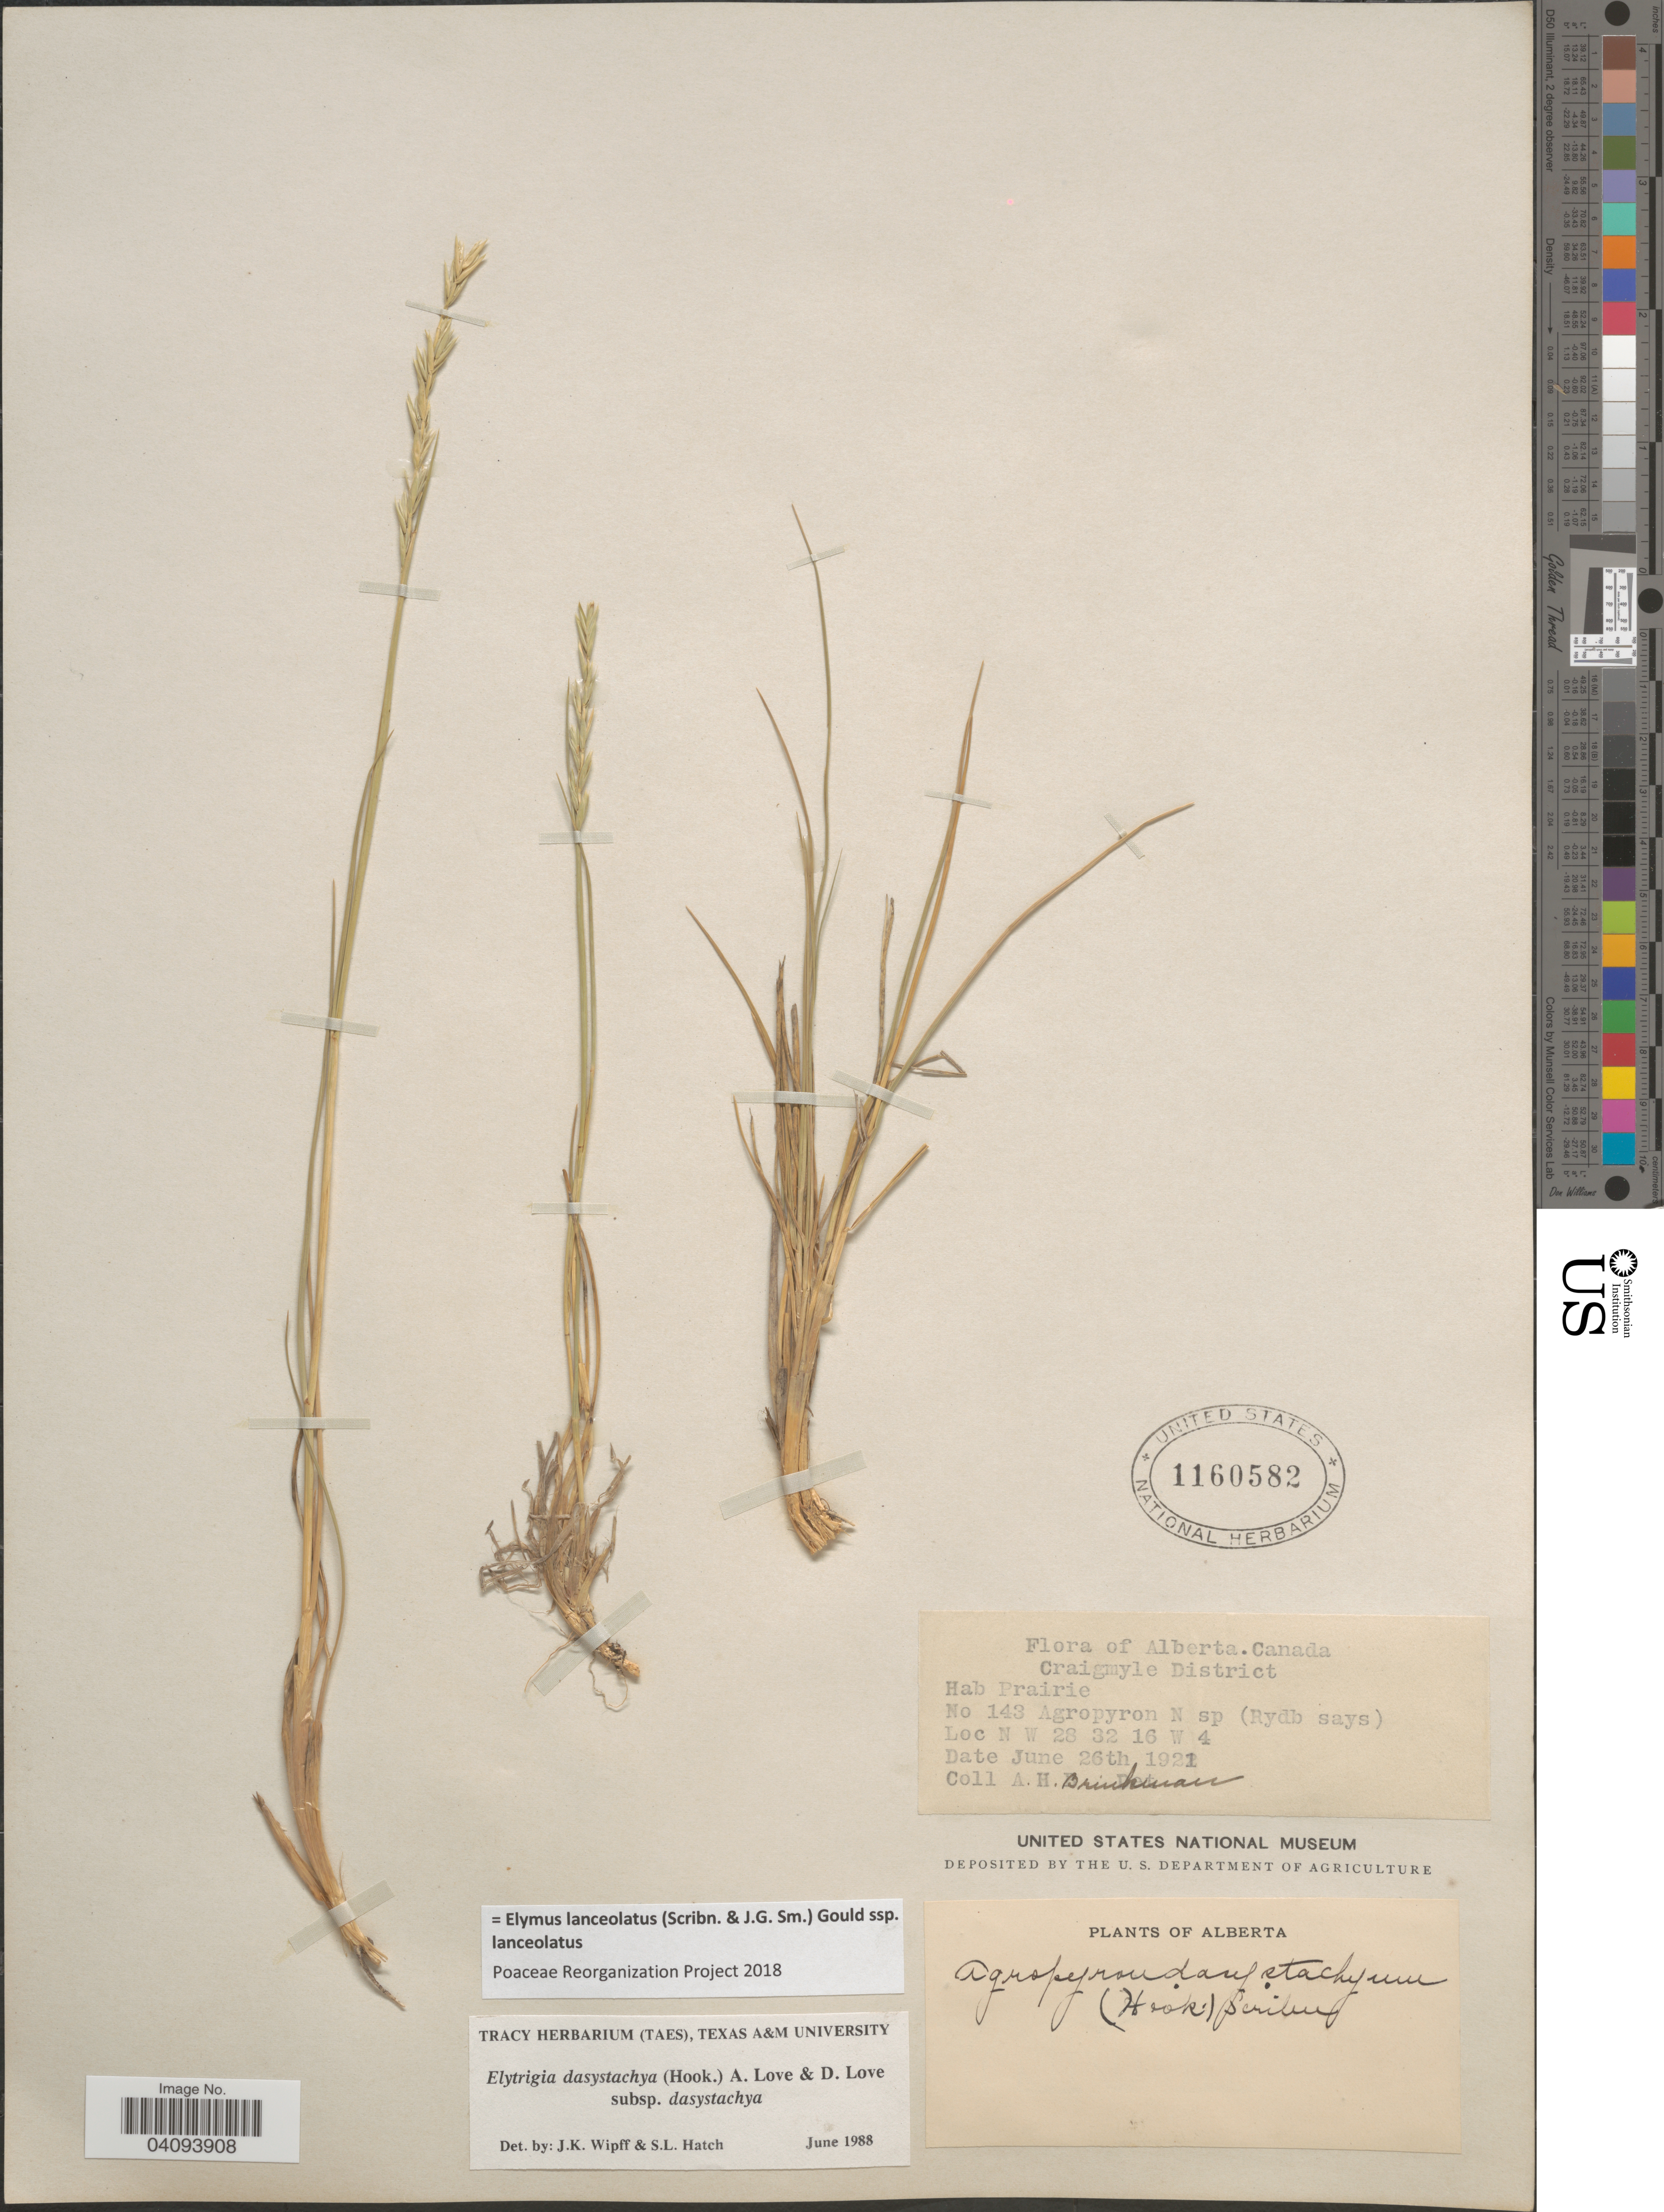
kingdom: Plantae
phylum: Tracheophyta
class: Liliopsida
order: Poales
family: Poaceae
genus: Elymus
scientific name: Elymus lanceolatus subsp. lanceolatus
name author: (Scribn. & J.G. Sm.) Gould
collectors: A. Brinkman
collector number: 143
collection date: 1921-06-26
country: Canada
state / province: Alberta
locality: Craigmyle District. N W 28 32 16 W 4.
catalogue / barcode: US 1160582